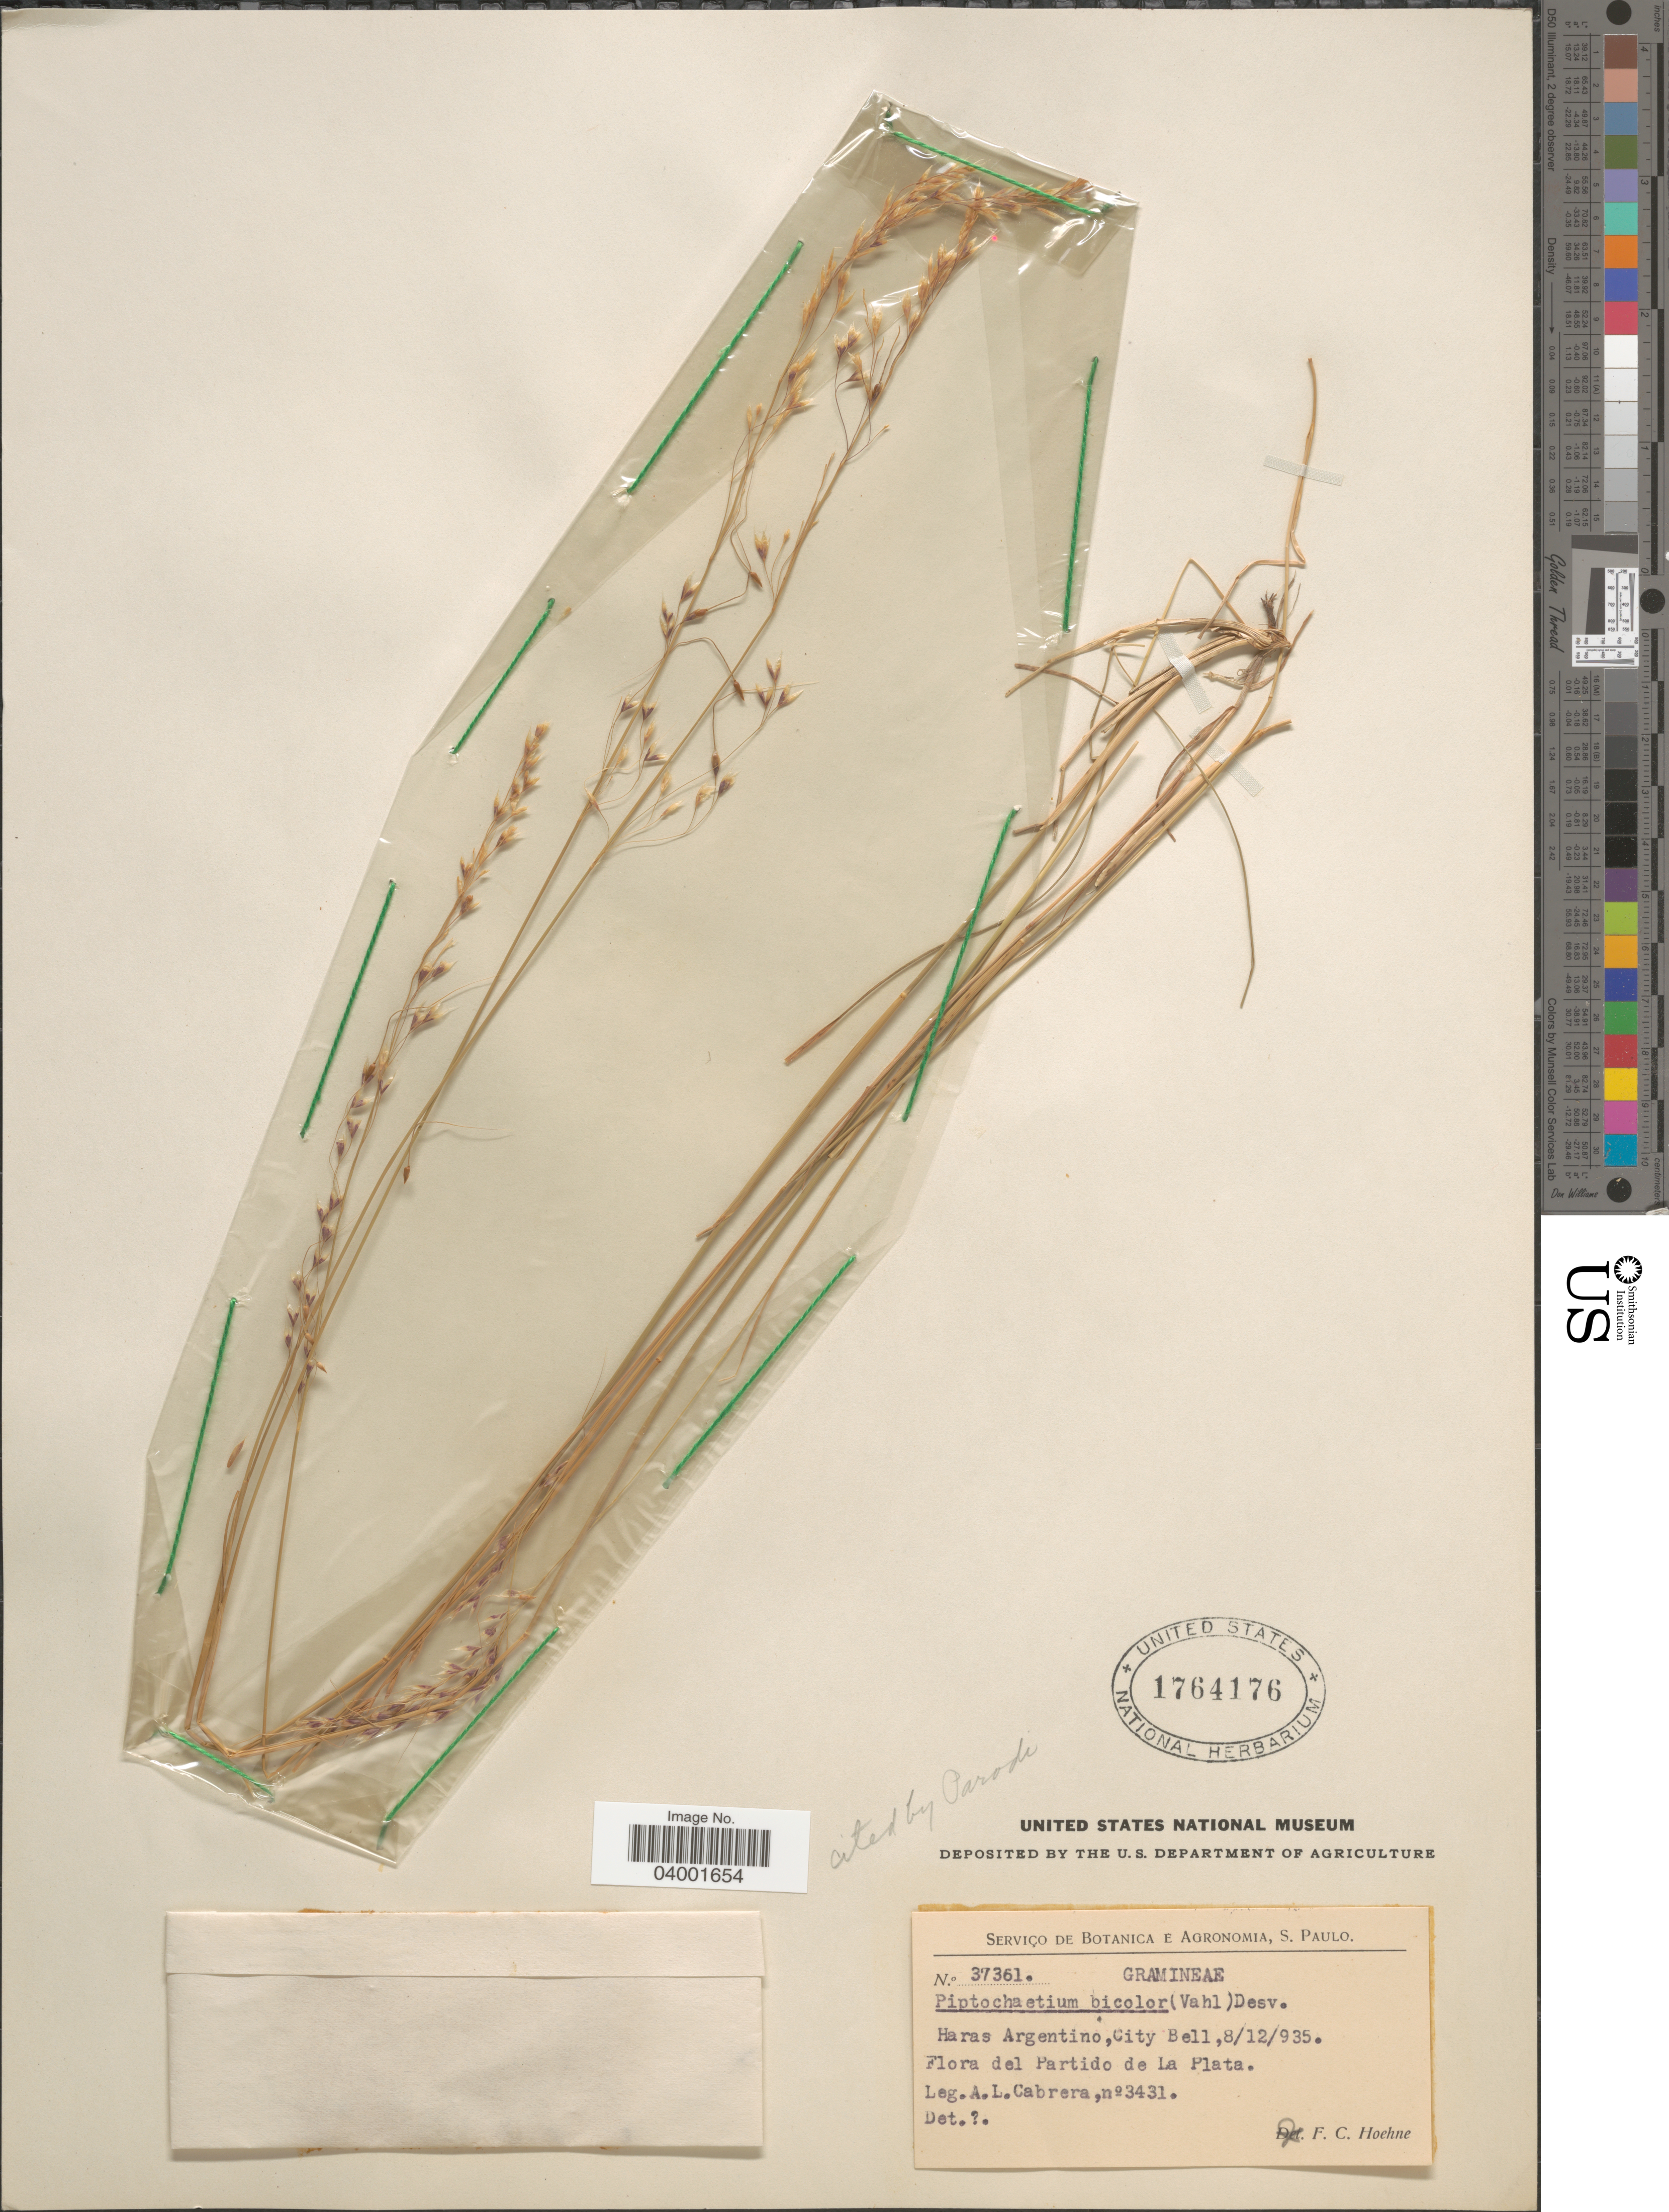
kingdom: Plantae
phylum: Tracheophyta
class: Liliopsida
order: Poales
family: Poaceae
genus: Piptochaetium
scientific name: Piptochaetium bicolor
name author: (Vahl) É. Desv.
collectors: A. L. Cabrera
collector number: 3431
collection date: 1935-12-08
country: Argentina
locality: Haras Argentino, City Bell. Partido de La Plata.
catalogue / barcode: US 1764176